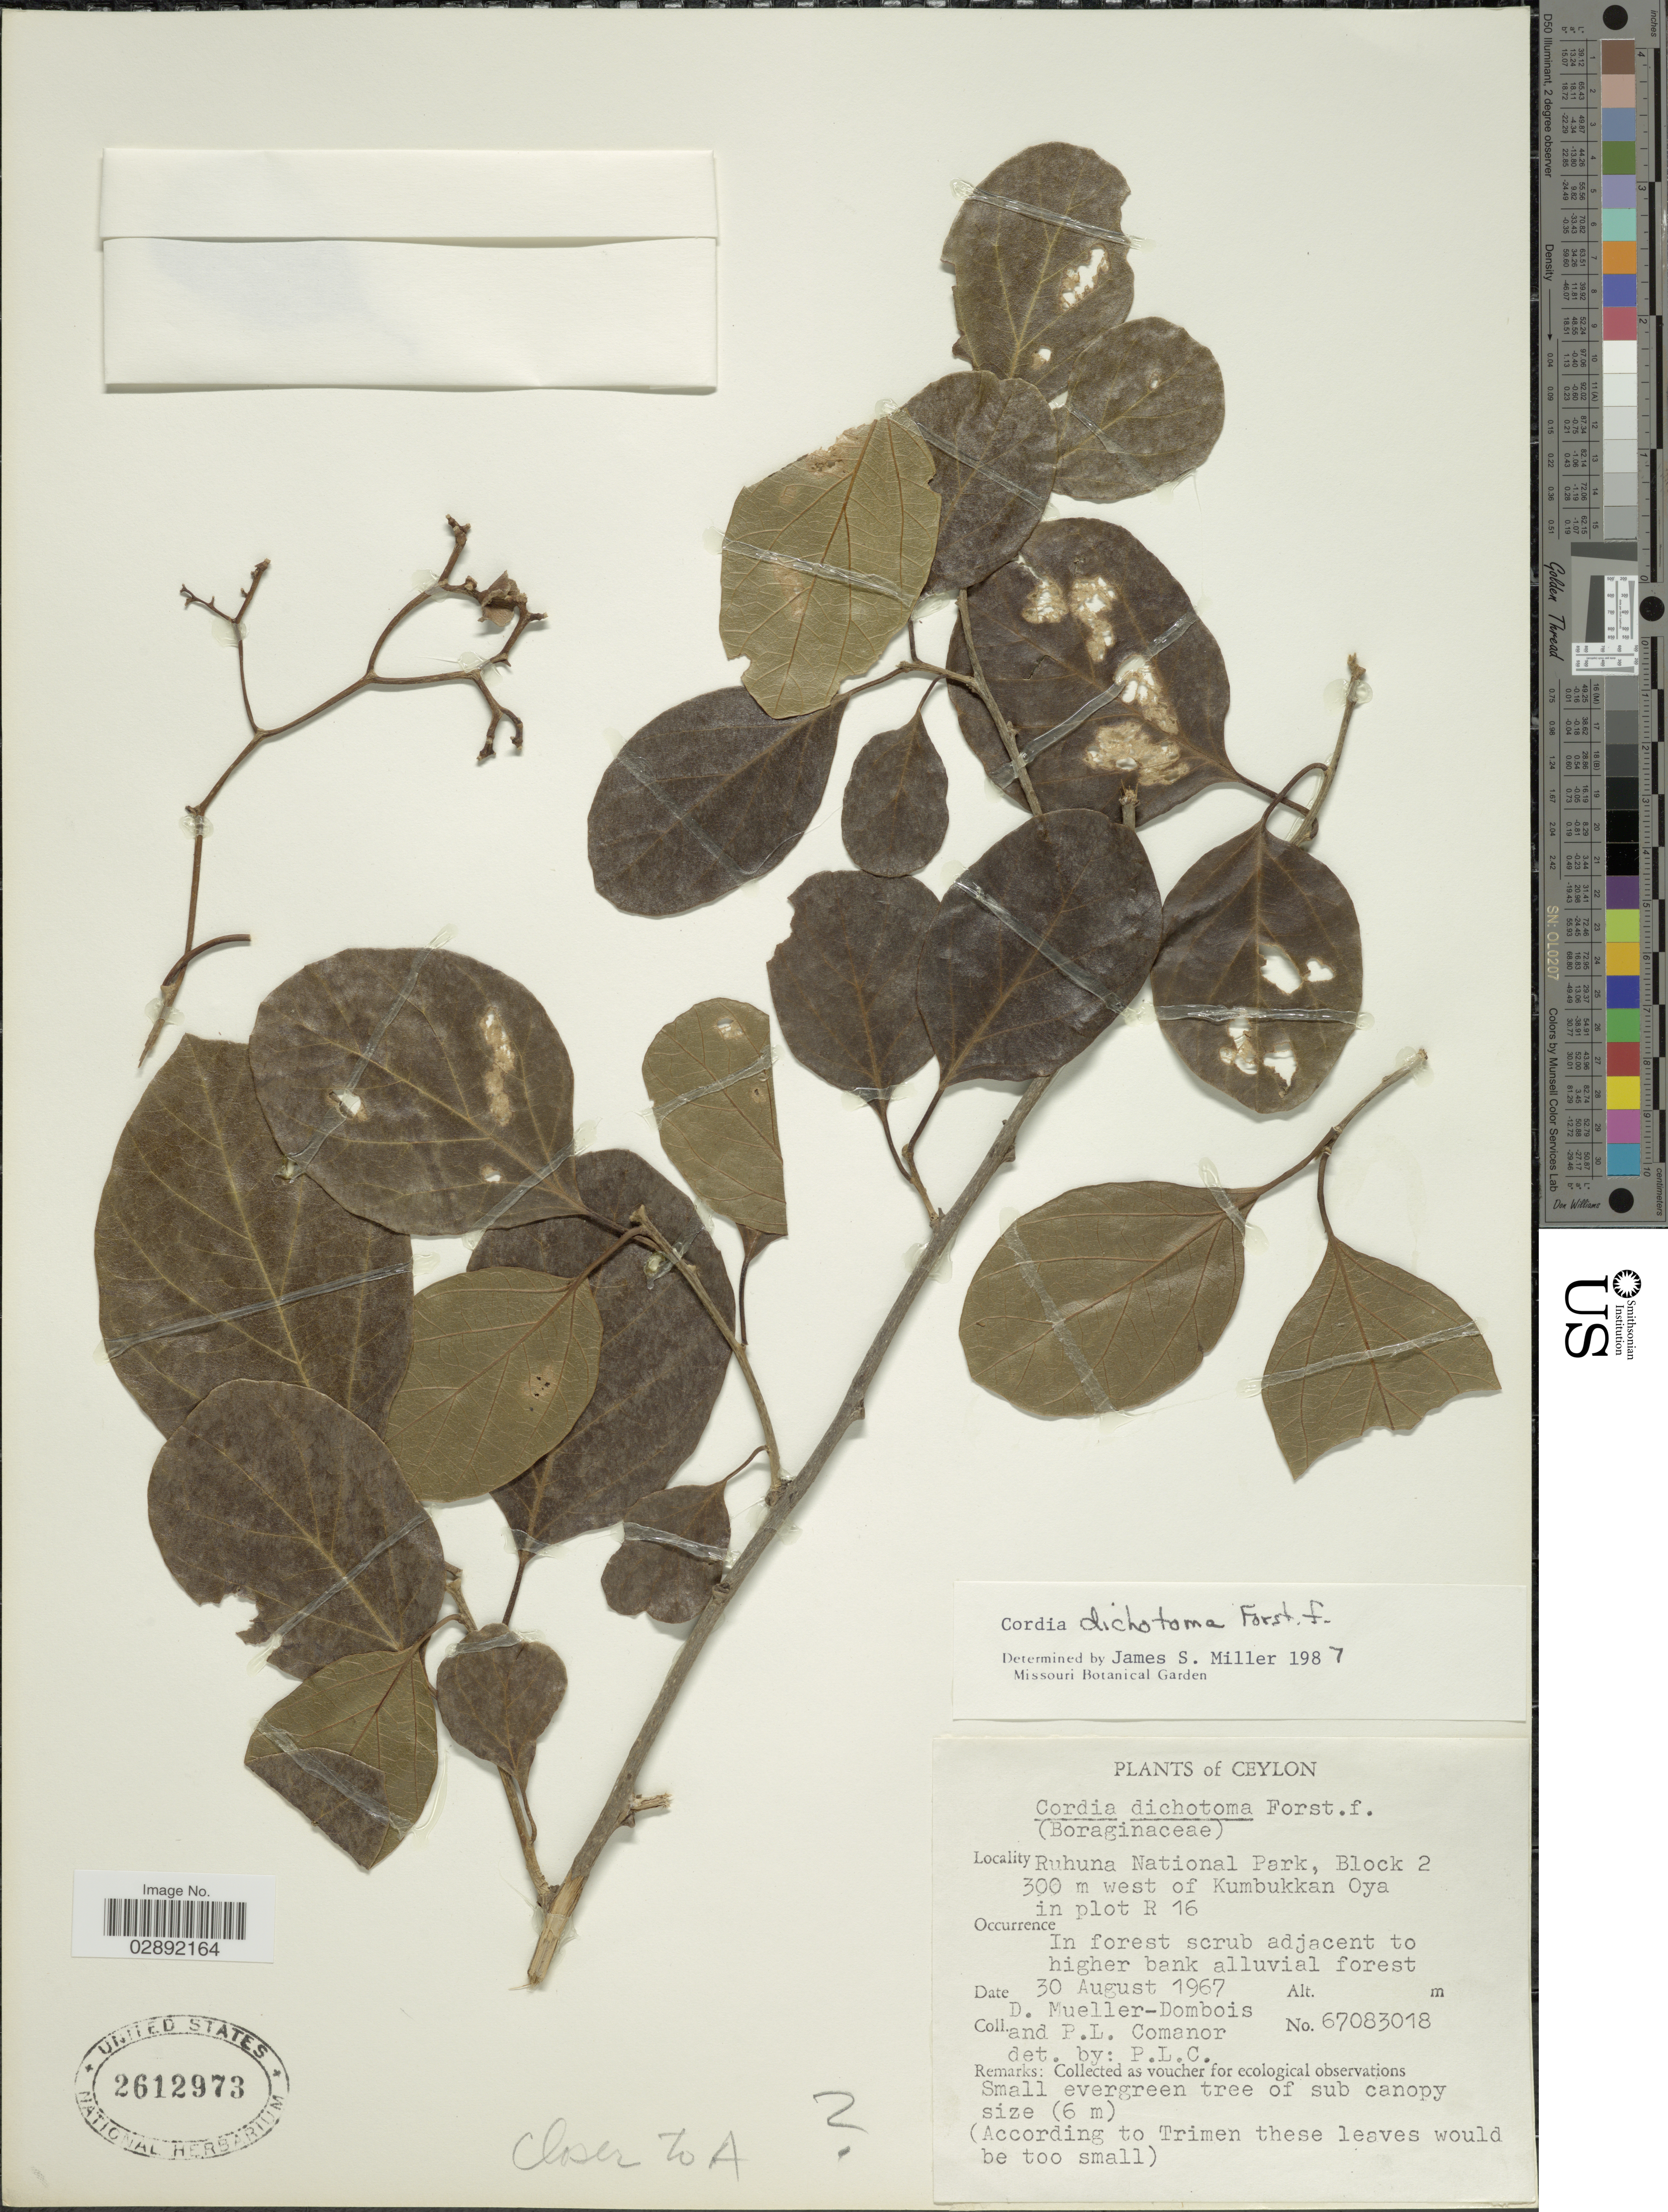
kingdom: Plantae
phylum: Tracheophyta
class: Magnoliopsida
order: Boraginales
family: Cordiaceae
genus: Cordia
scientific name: Cordia dichotoma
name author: G. Forst.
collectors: D. Mueller-Dombois & P. Comanor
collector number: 67083018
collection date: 1967-08-30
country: Sri Lanka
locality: Ceylon. Ruhuna National Park, Block 2 300 m west of Kumbukkan Oya in plot R 16.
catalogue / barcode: US 2612973